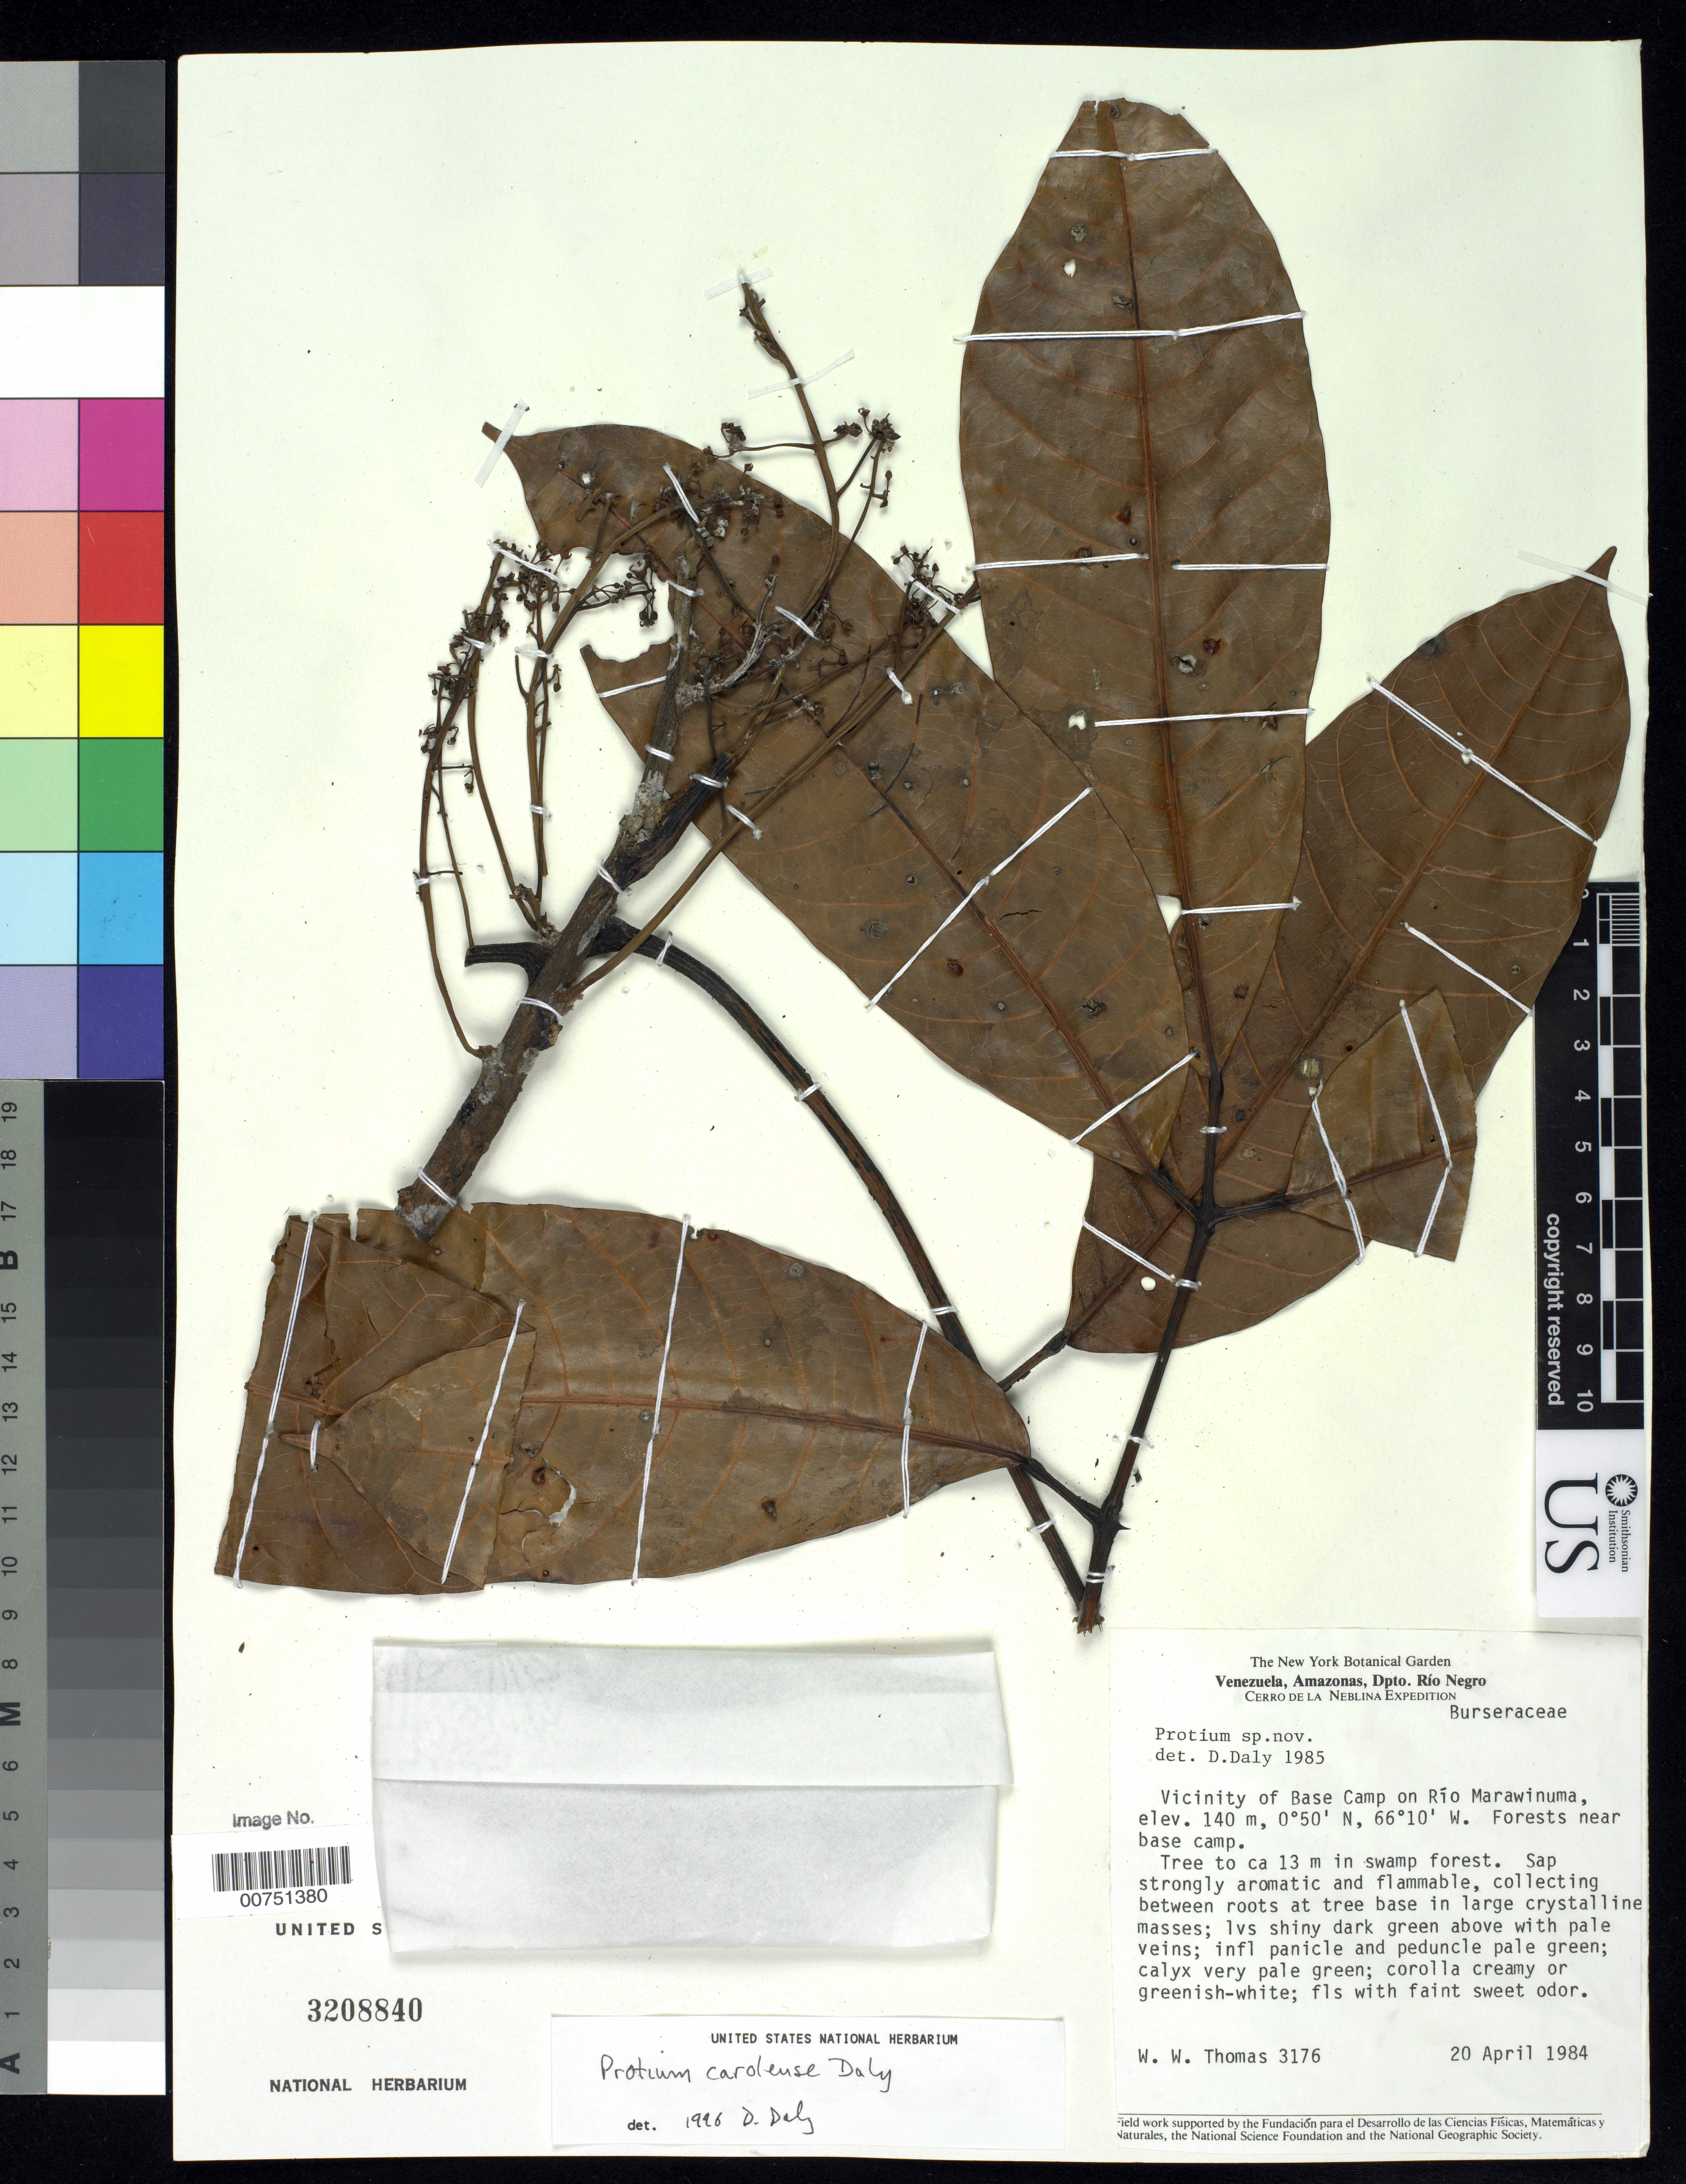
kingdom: Plantae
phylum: Tracheophyta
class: Magnoliopsida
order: Sapindales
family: Burseraceae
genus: Protium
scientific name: Protium carolense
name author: Daly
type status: Isotype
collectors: W. W. Thomas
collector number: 3176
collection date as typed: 20 Apr 1984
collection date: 1984-04-20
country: Venezuela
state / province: Amazonas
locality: Río Negro.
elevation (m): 140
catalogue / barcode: US 3208840